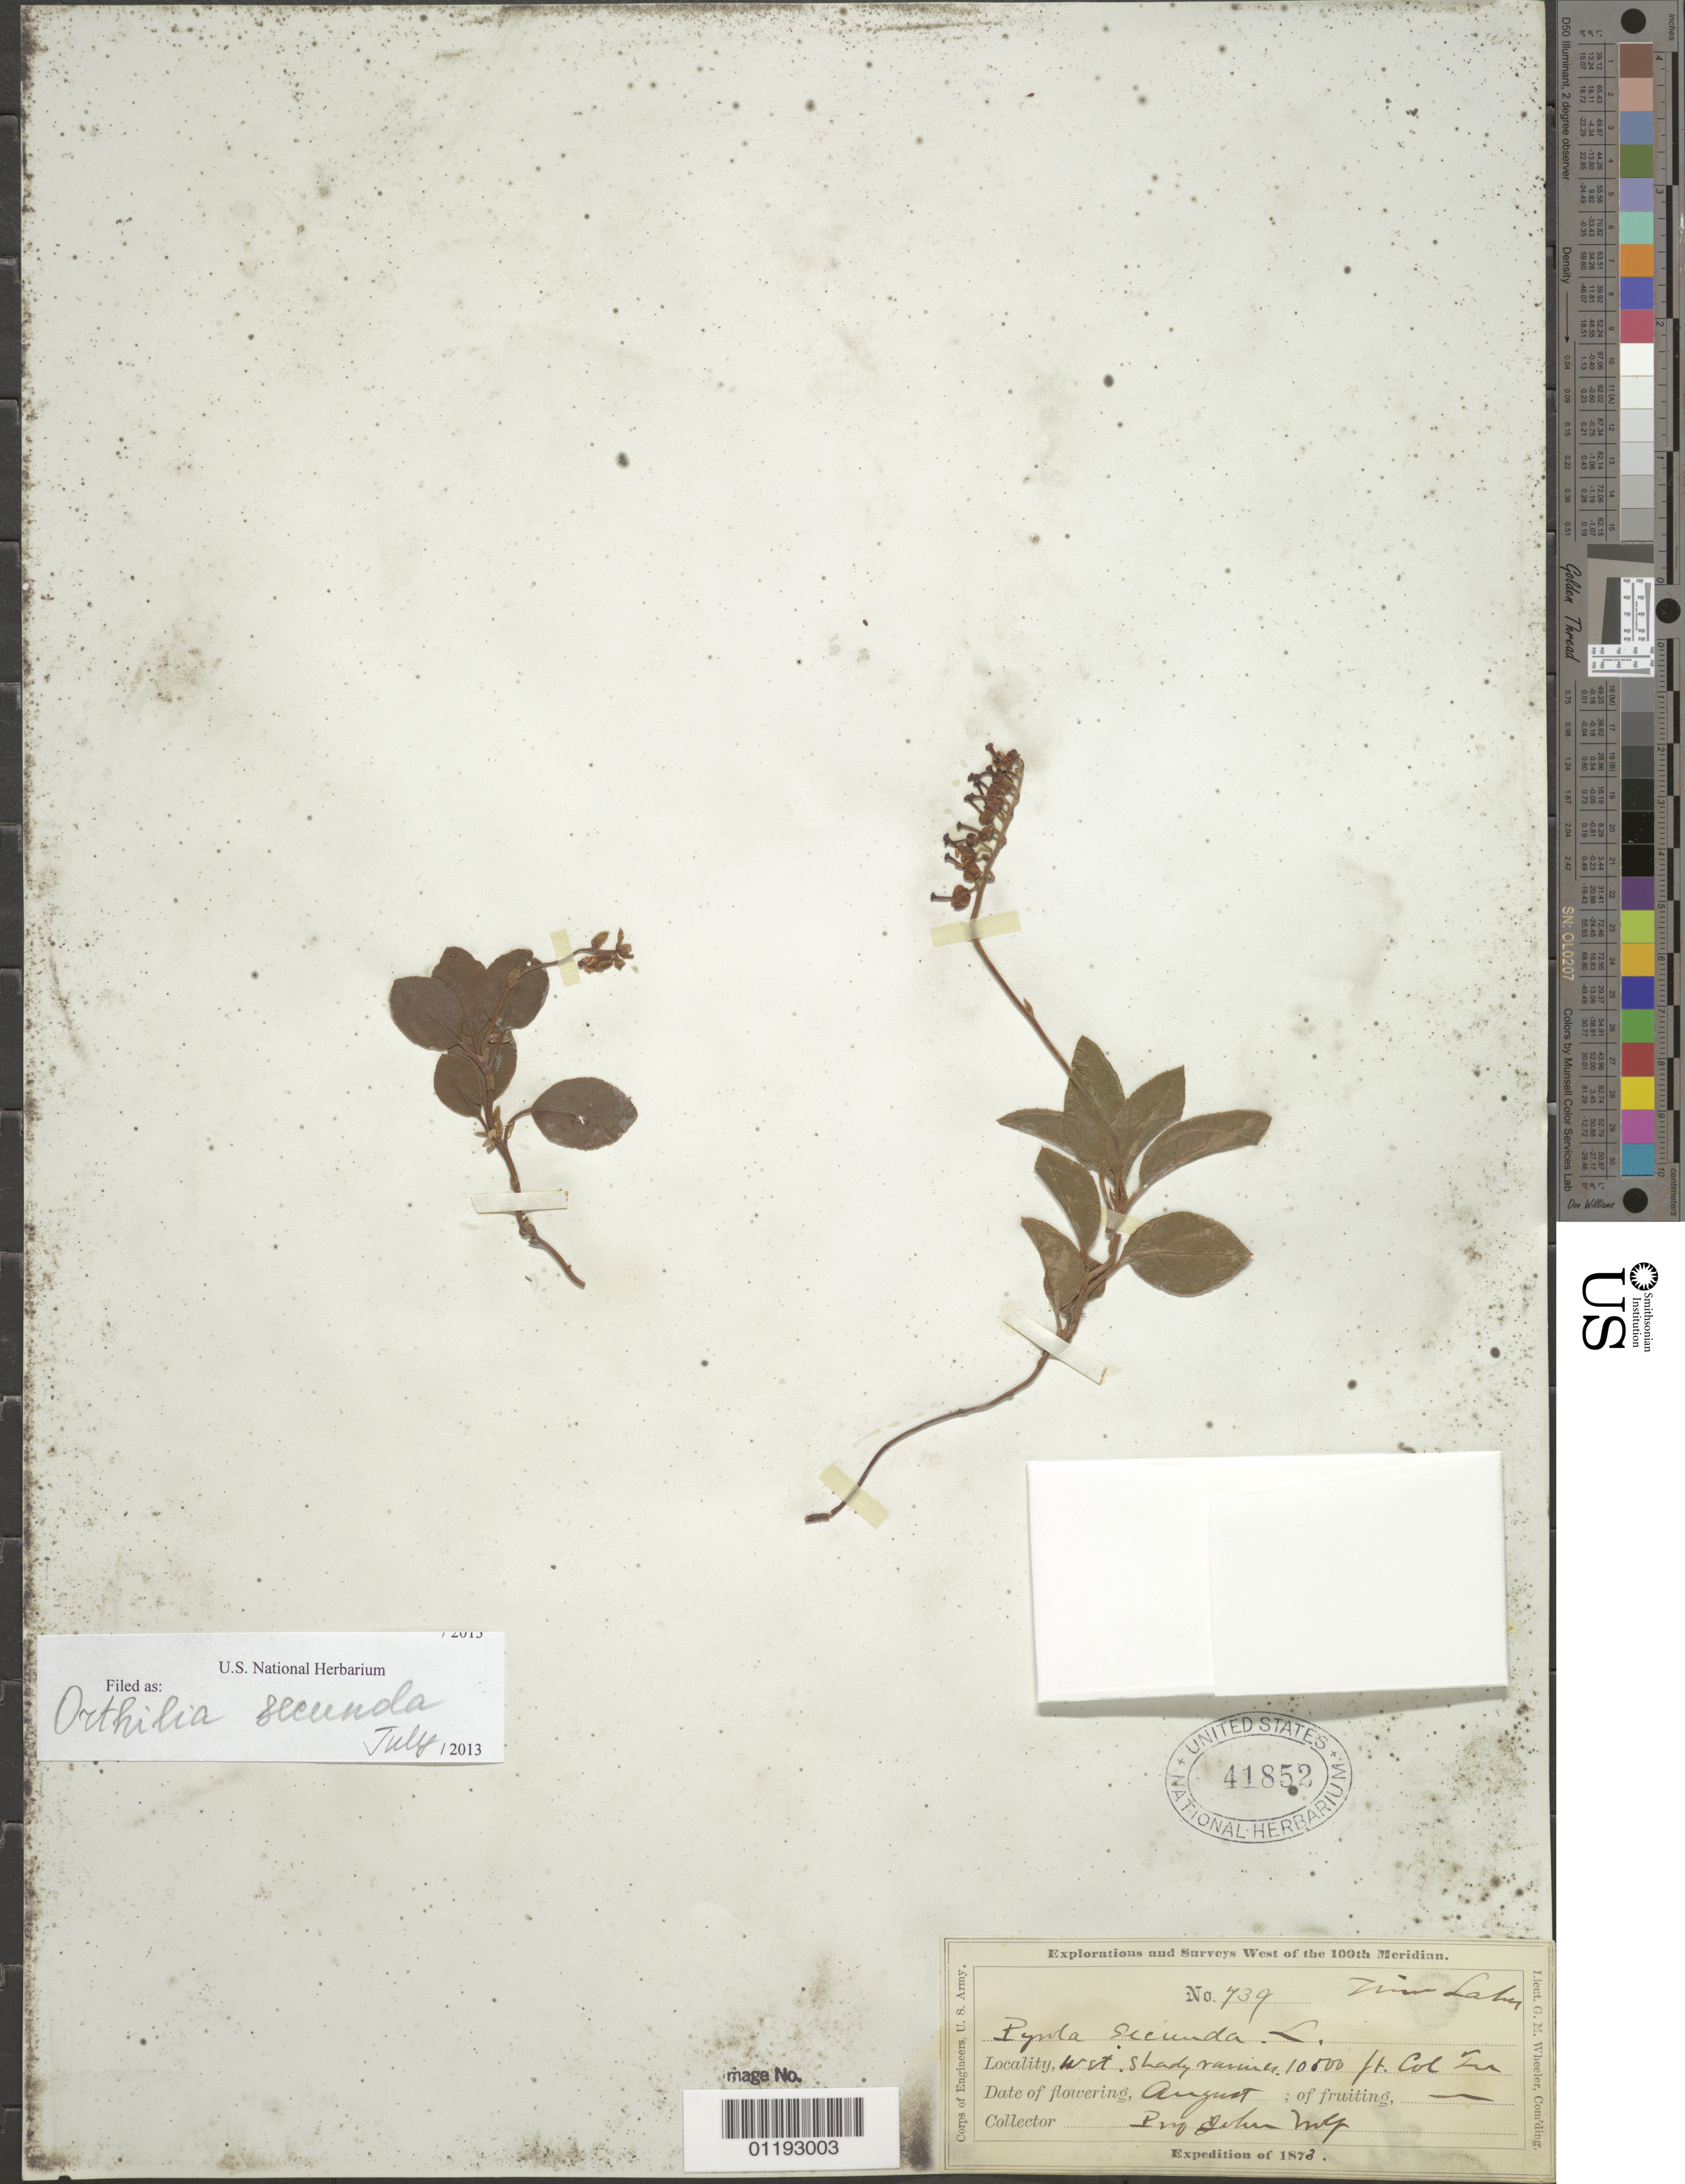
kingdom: Plantae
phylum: Tracheophyta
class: Magnoliopsida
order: Ericales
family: Ericaceae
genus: Orthilia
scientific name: Orthilia secunda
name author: (L.) House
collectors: J. Wolf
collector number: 739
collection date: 1873-08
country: United States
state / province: Colorado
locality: Wet, shady ravines, Col. Ter.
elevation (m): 3200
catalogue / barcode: US 41852